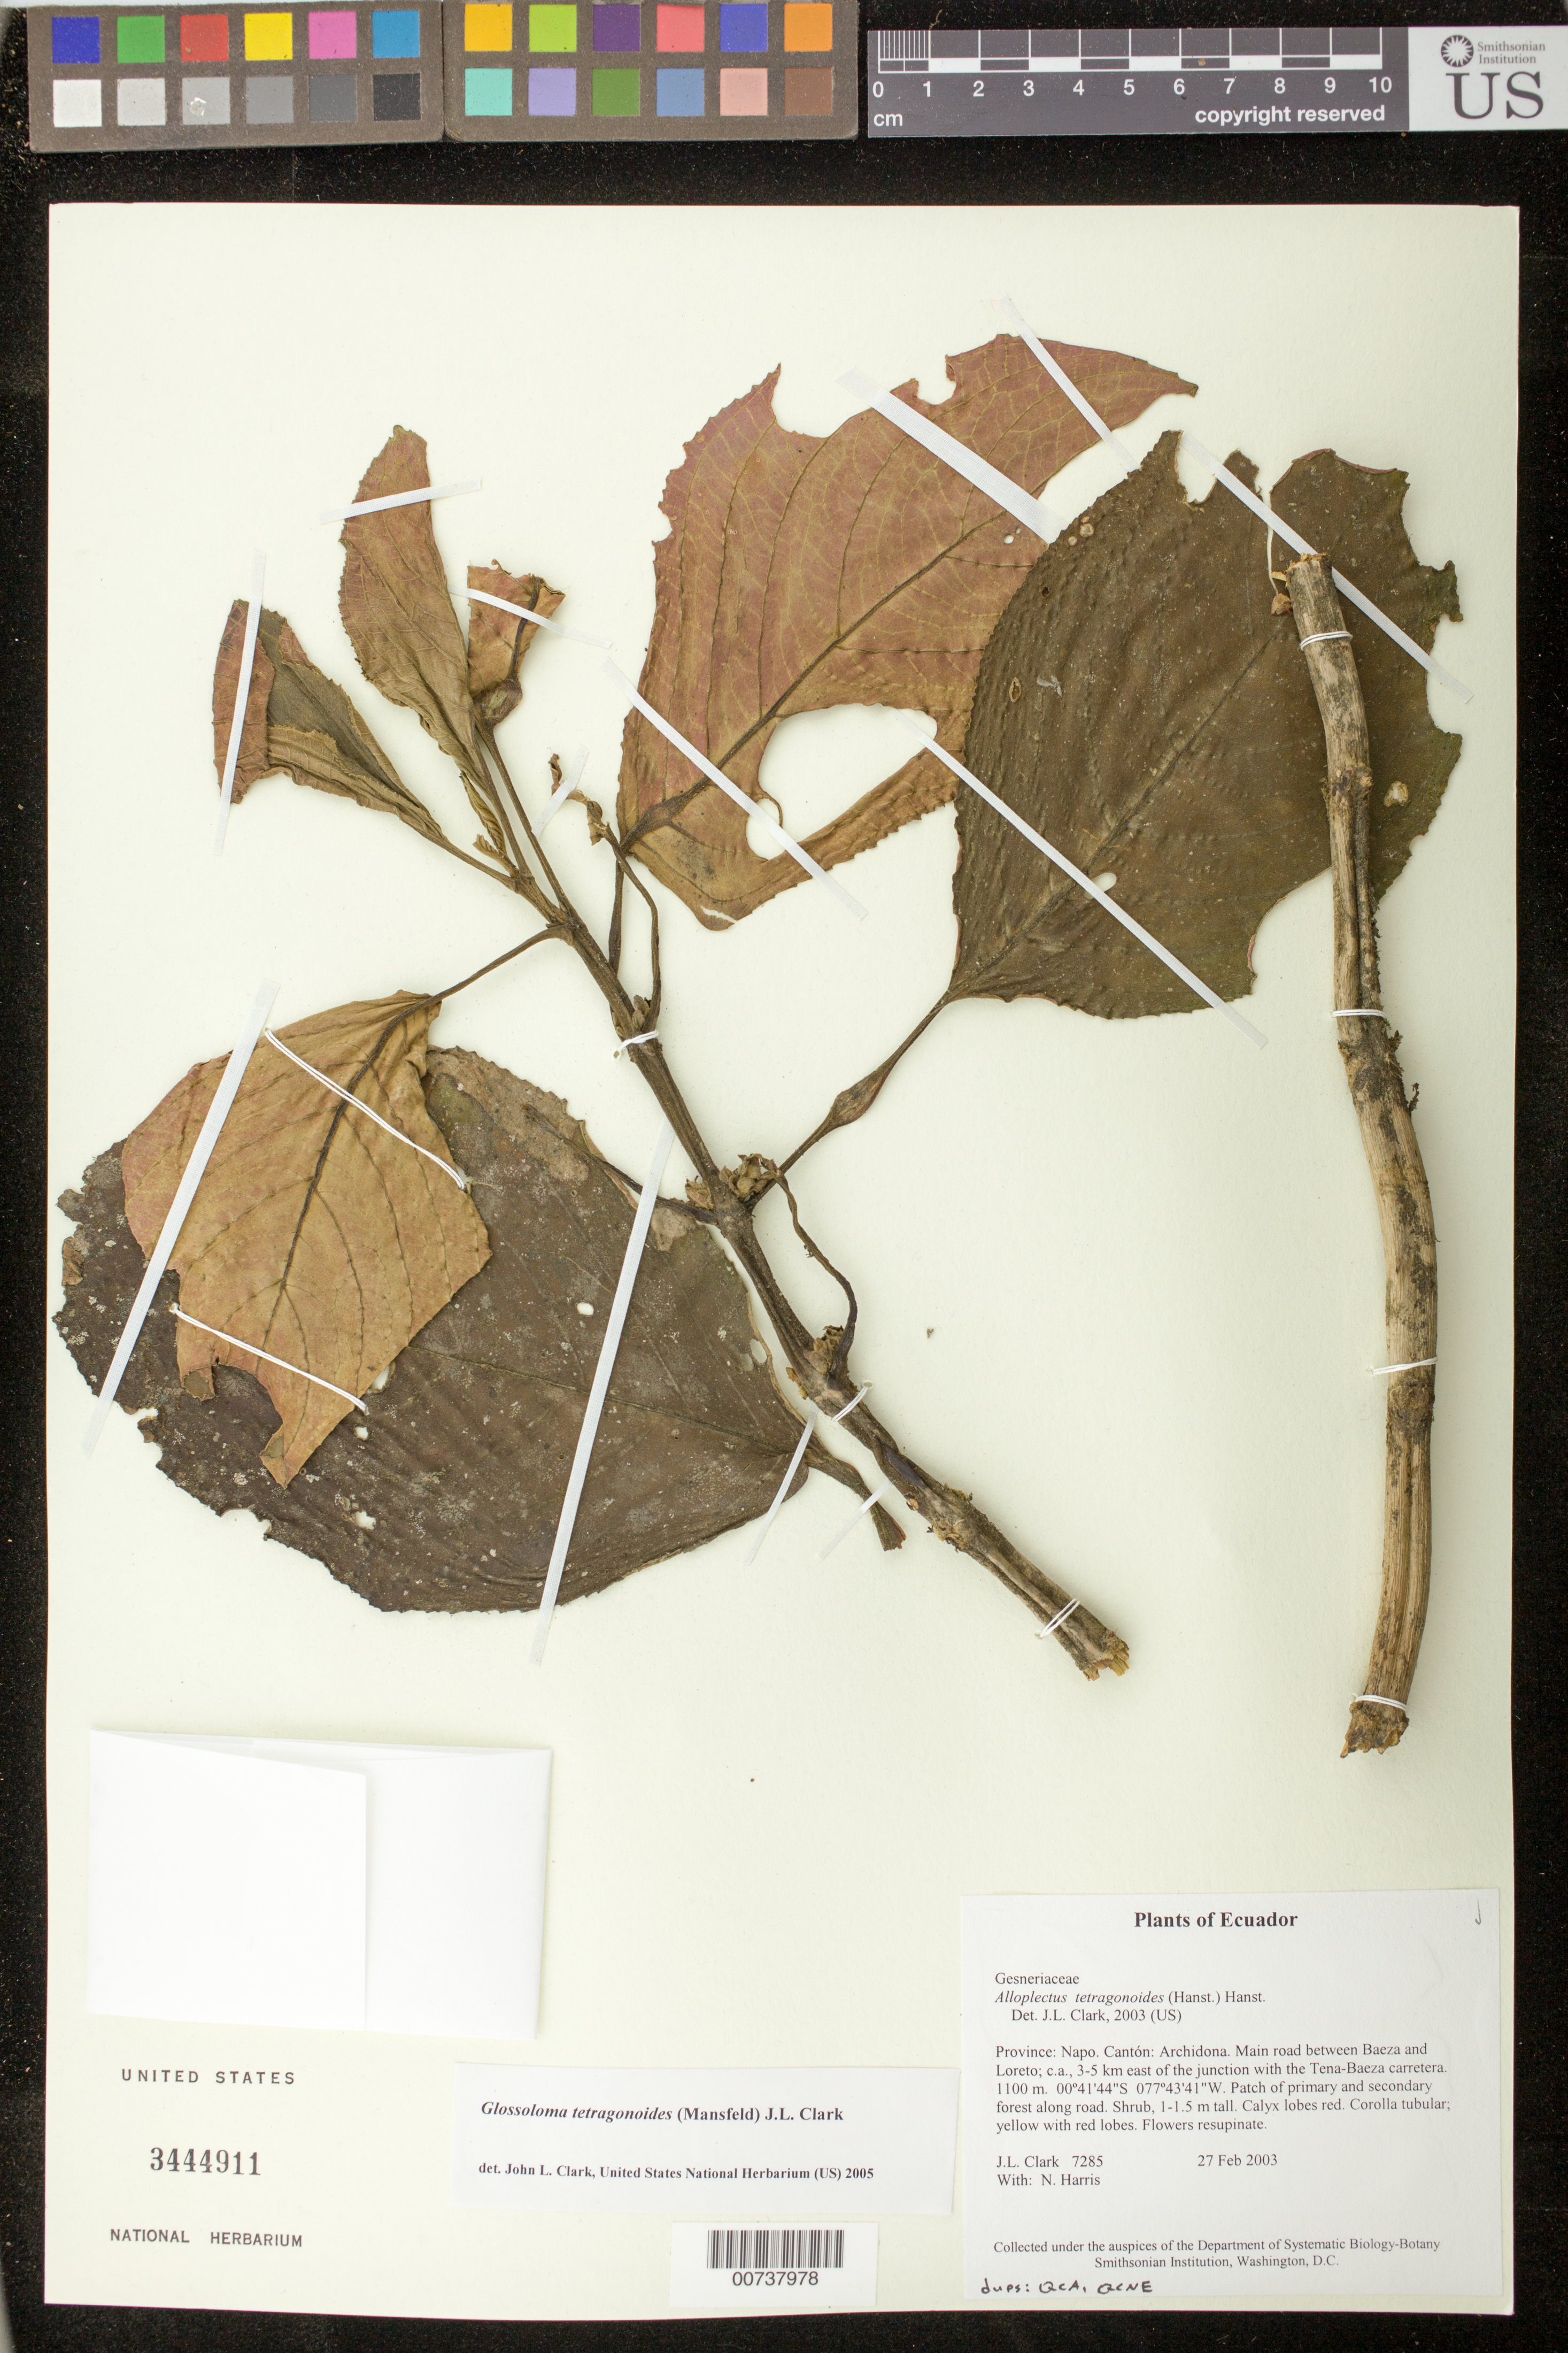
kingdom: Plantae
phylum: Tracheophyta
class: Magnoliopsida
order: Lamiales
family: Gesneriaceae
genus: Glossoloma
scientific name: Glossoloma tetragonoides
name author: (Mansf.) J.L. Clark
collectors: J. L. Clark & N. Harris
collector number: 7285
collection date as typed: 27 Feb 2003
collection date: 2003-02-27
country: Ecuador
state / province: Napo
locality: Archidona. Main road between Baeza and Loreto; c.a., 3-5 km east of the junction with the Tena-Baeza carretera.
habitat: Patch of primary and secondary forest along road.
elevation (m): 1100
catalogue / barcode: US 3444911